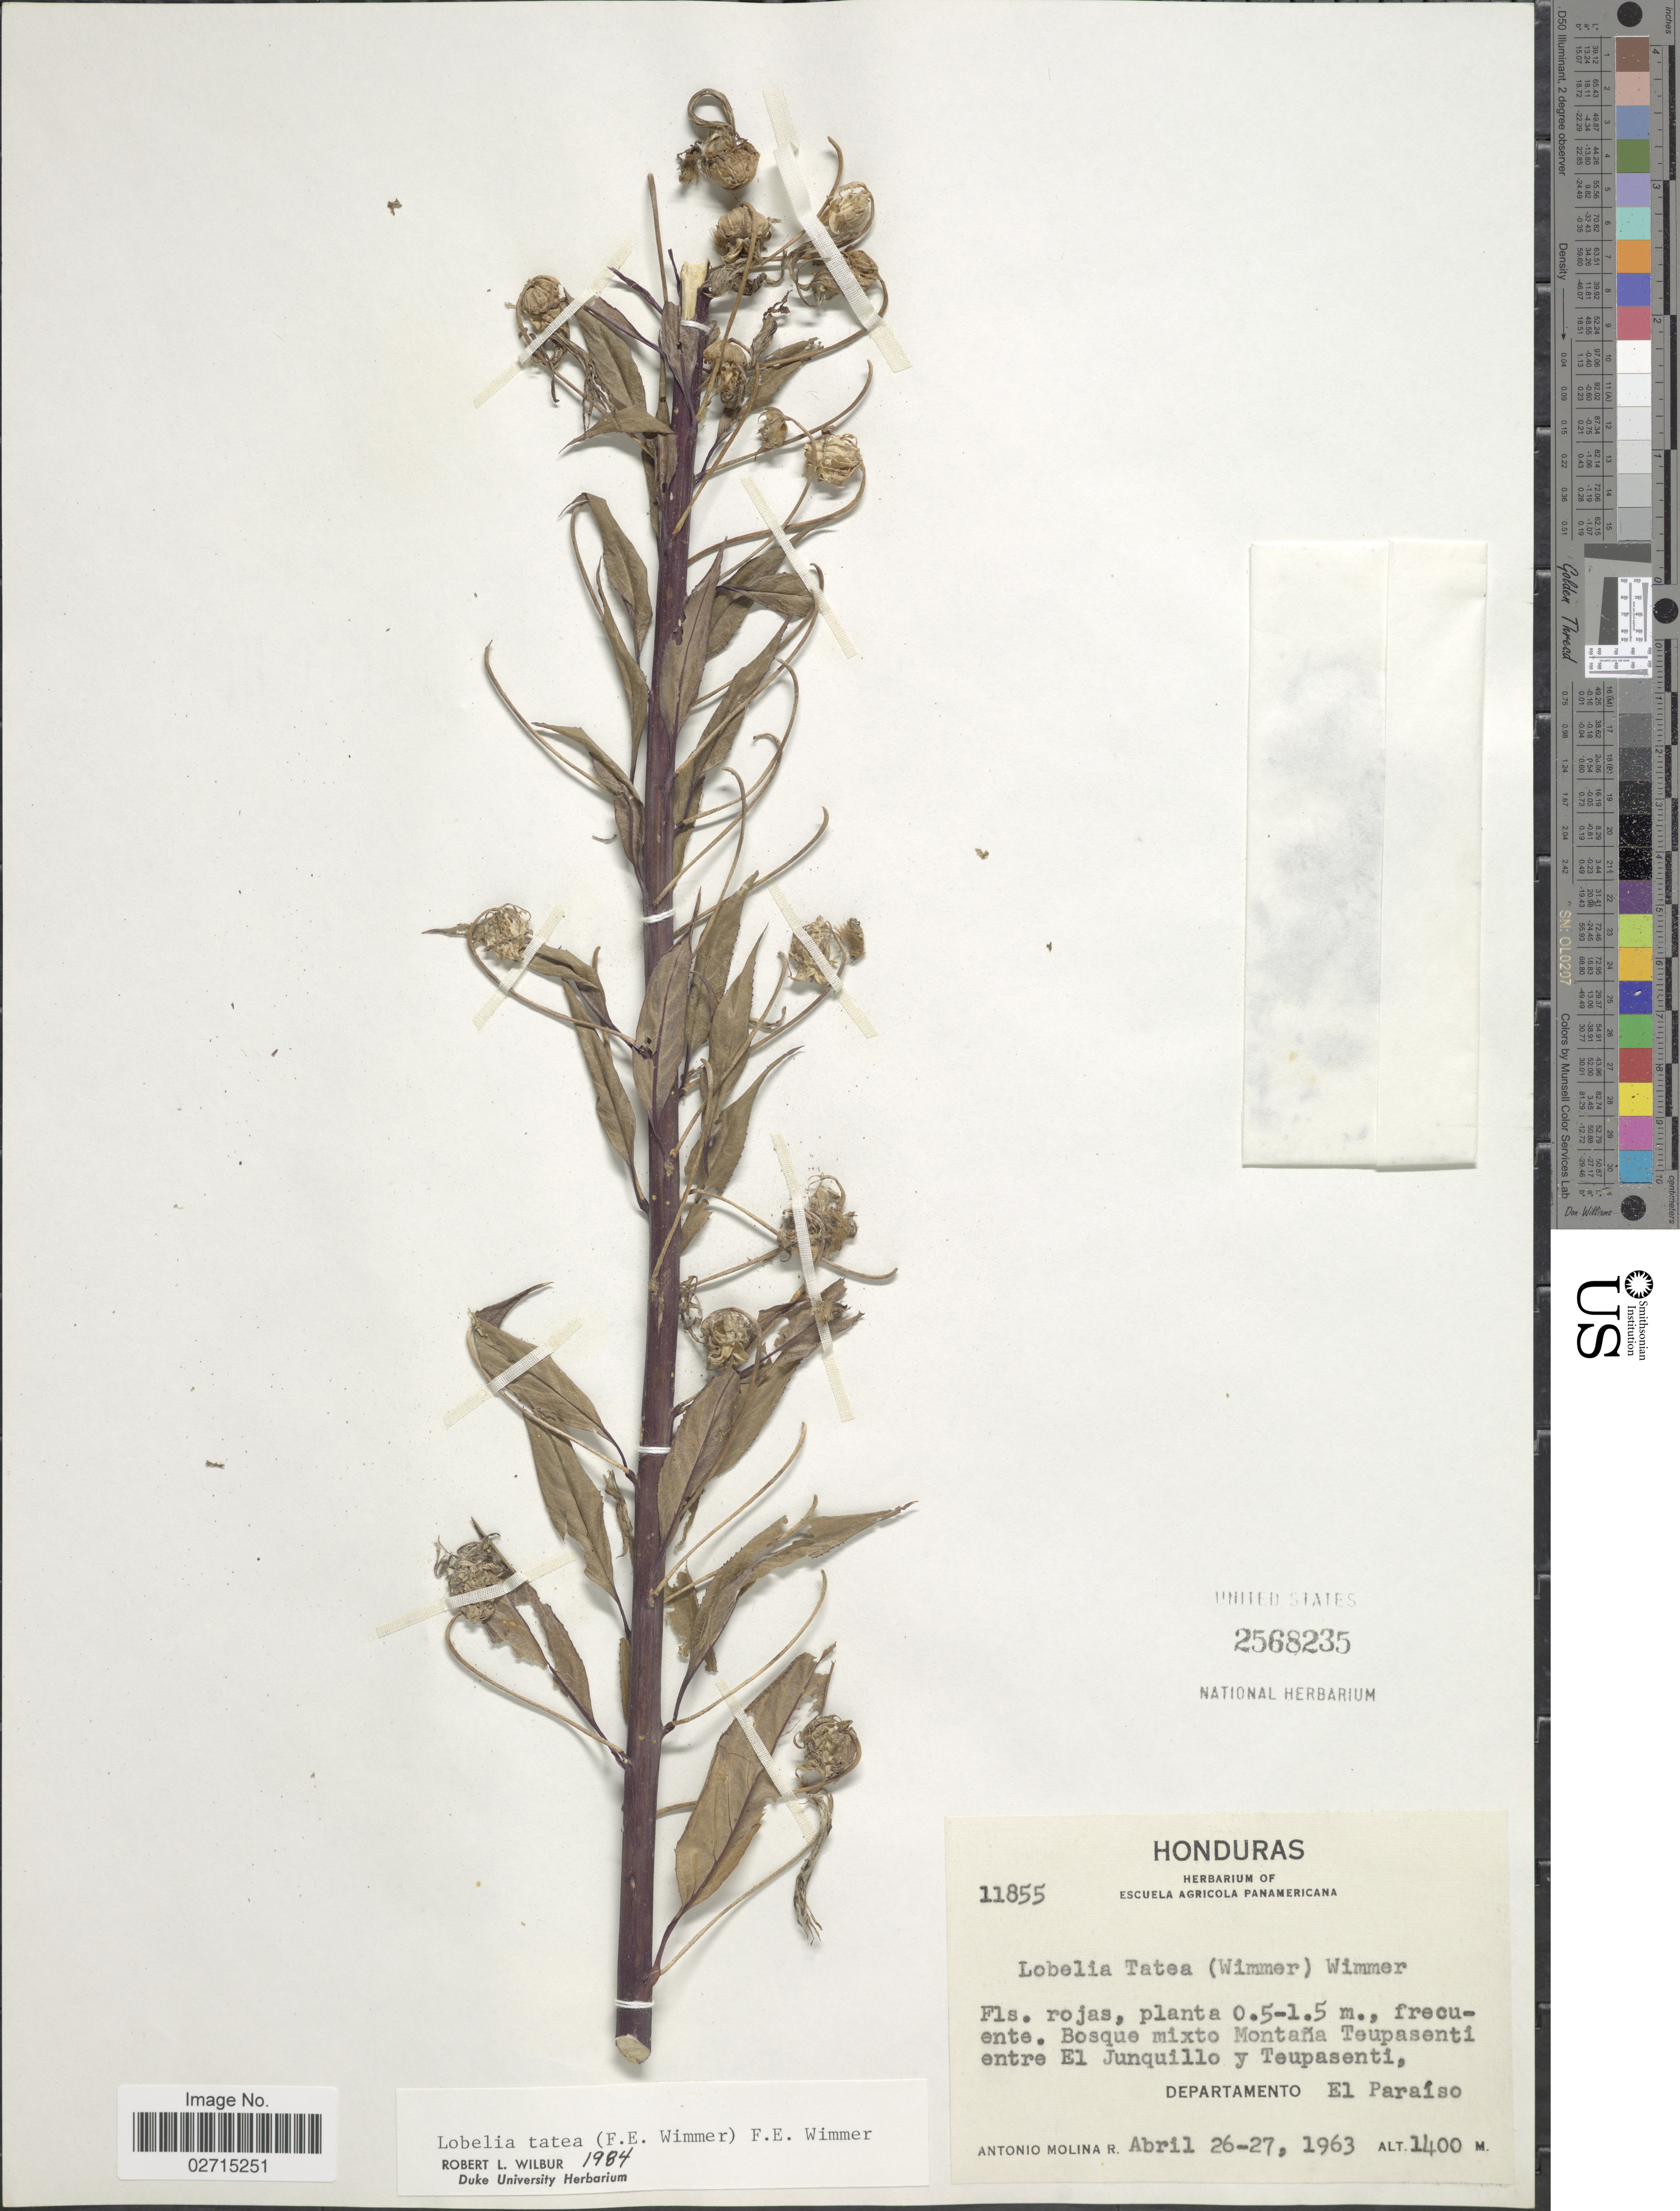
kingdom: Plantae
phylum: Tracheophyta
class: Magnoliopsida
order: Asterales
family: Campanulaceae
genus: Lobelia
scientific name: Lobelia tatea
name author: (E. Wimm.) E. Wimm.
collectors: A. Molina R.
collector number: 11855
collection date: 1963-04-26/1963-04-27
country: Honduras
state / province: El Paraíso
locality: Bosque mixto Montaña Teupasenti entre El Junquillo y Teupasenti, Departamento El Paraíso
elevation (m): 1400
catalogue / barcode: US 2568235